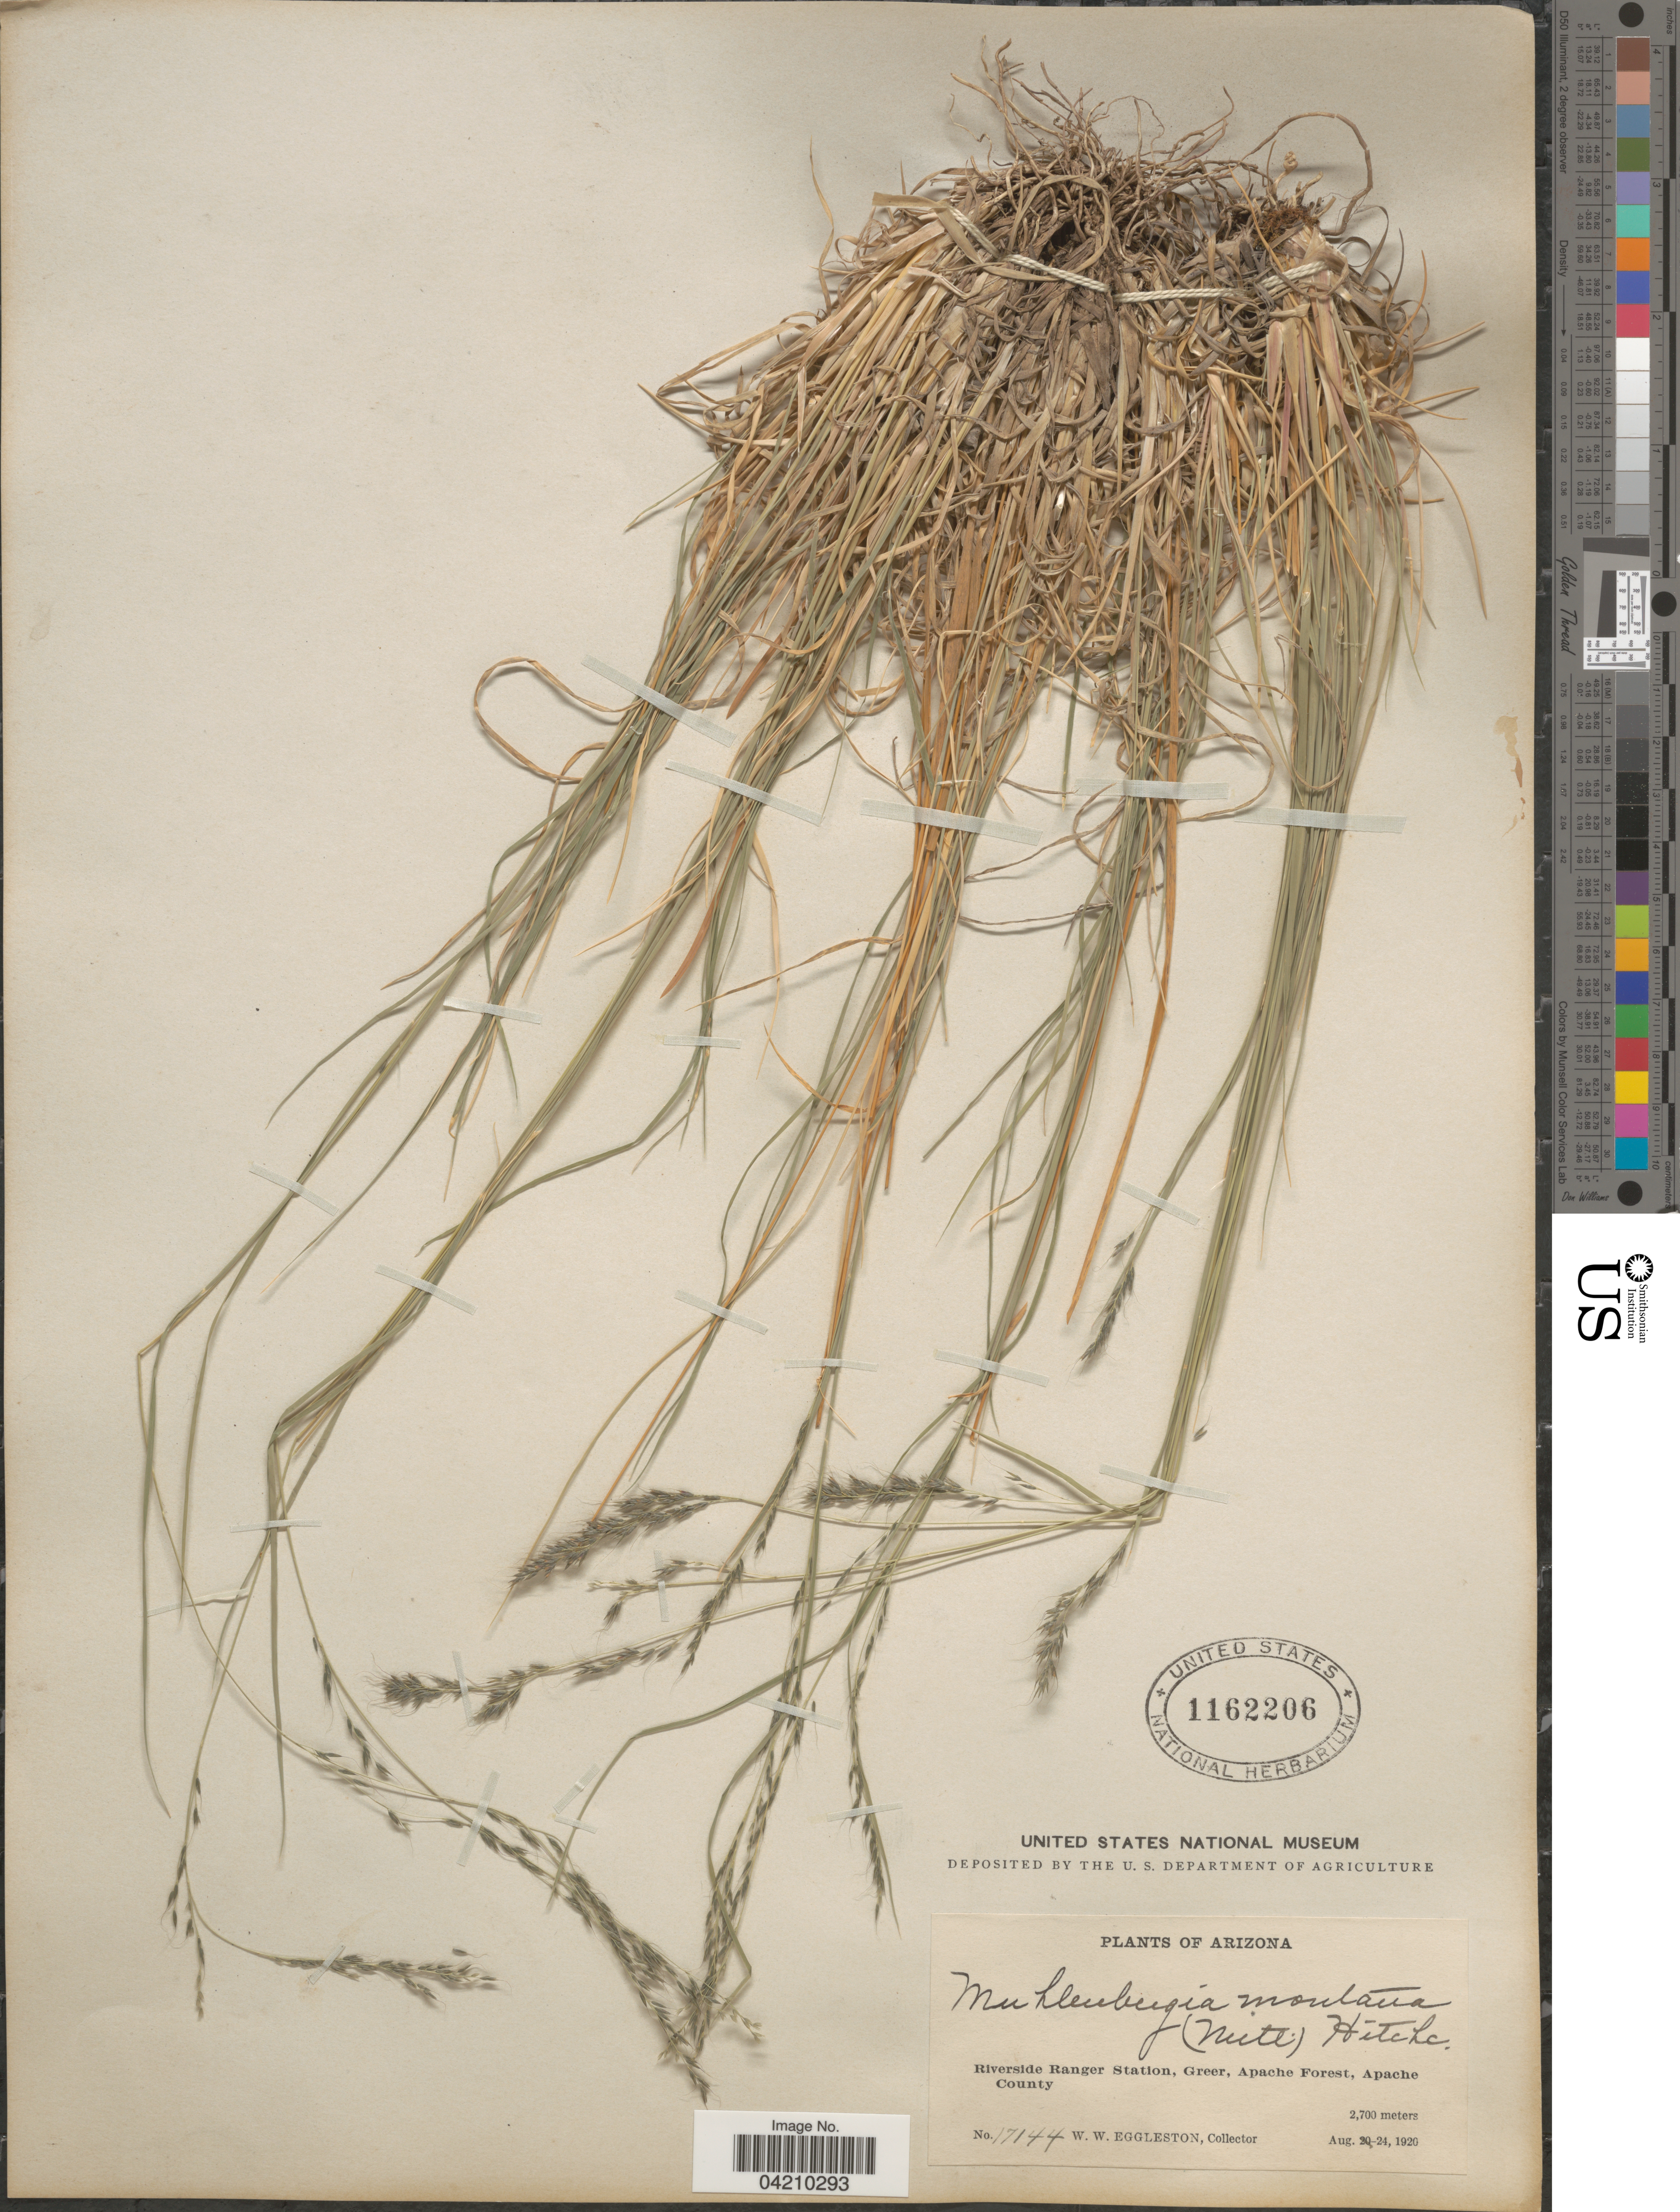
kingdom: Plantae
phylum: Tracheophyta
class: Liliopsida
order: Poales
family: Poaceae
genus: Muhlenbergia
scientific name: Muhlenbergia montana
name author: (Nutt.) Hitchc.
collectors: W. W. Eggleston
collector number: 17144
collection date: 1920-08-24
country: United States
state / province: Arizona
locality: Riverside Ranger Station, Greer, Apache Forest, Apache County.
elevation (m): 2700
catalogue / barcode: US 1162206